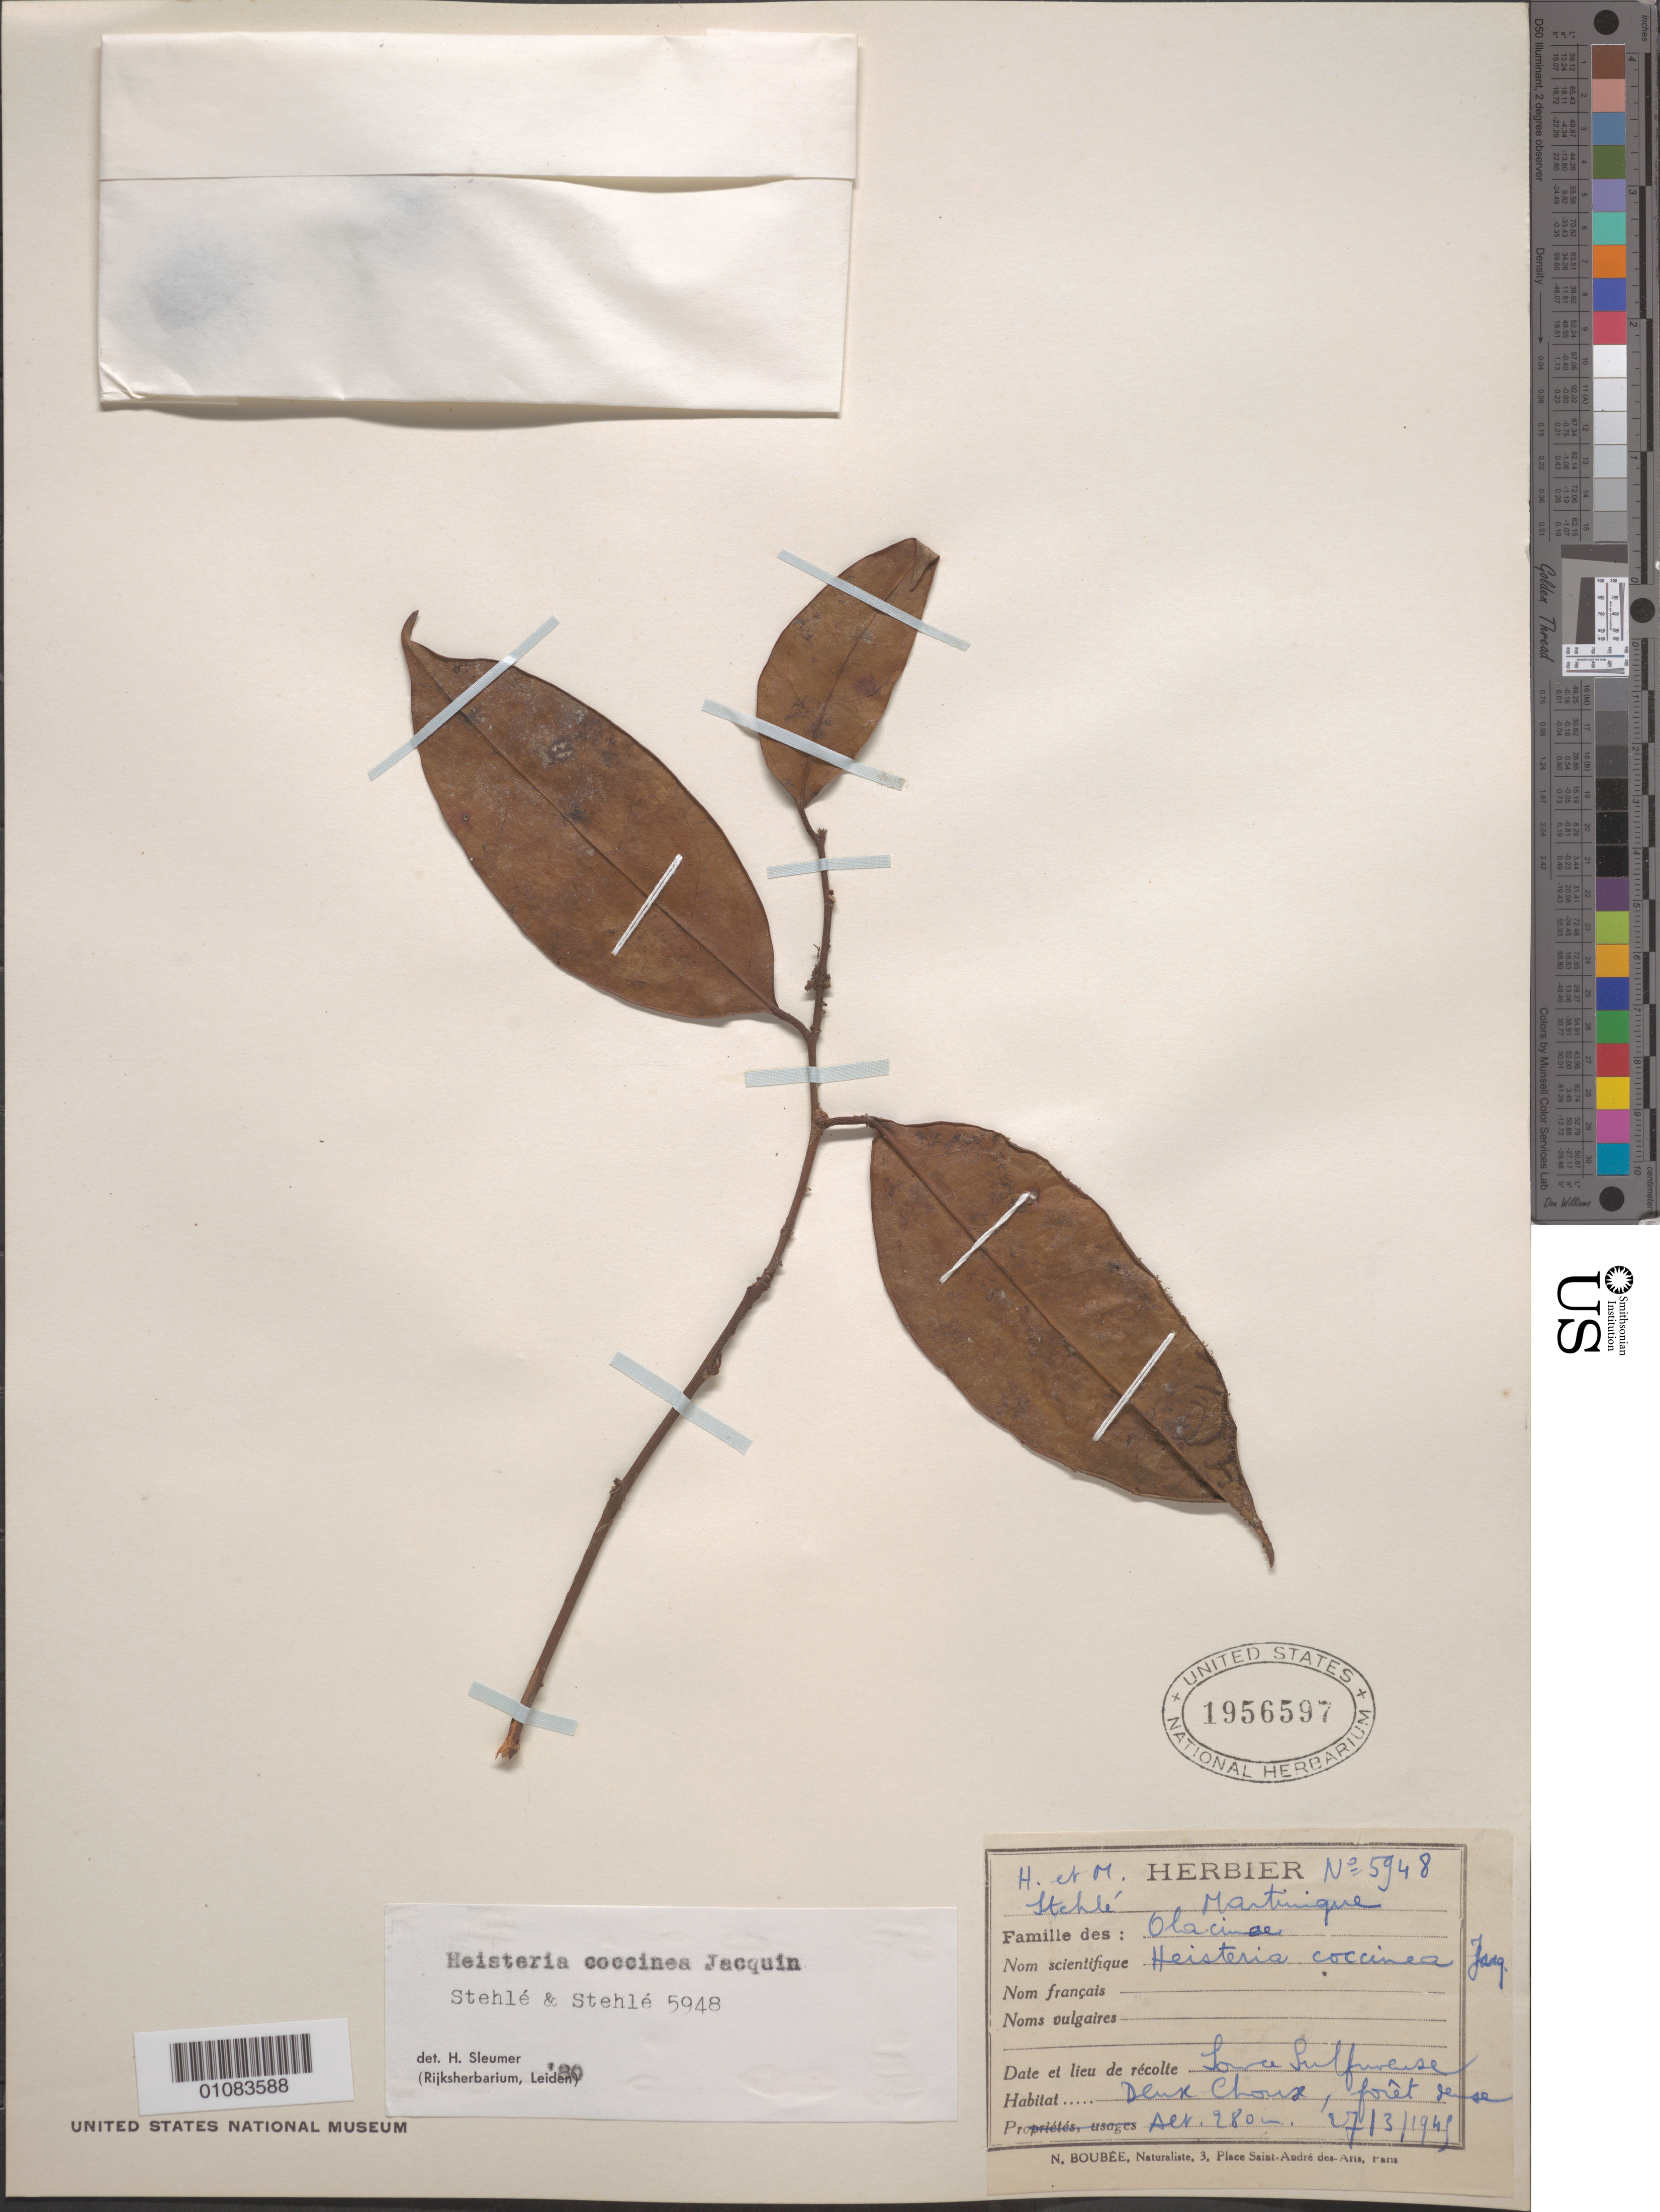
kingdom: Plantae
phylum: Tracheophyta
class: Magnoliopsida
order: Santalales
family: Erythropalaceae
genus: Heisteria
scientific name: Heisteria coccinea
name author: Jacq.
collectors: H. Stehlé & M. Stehlé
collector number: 5948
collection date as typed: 07 Mar 1945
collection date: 1945-03-07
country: Martinique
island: Martinique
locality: Source Sulfureuse, Deux Choux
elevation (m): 280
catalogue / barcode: US 1956597